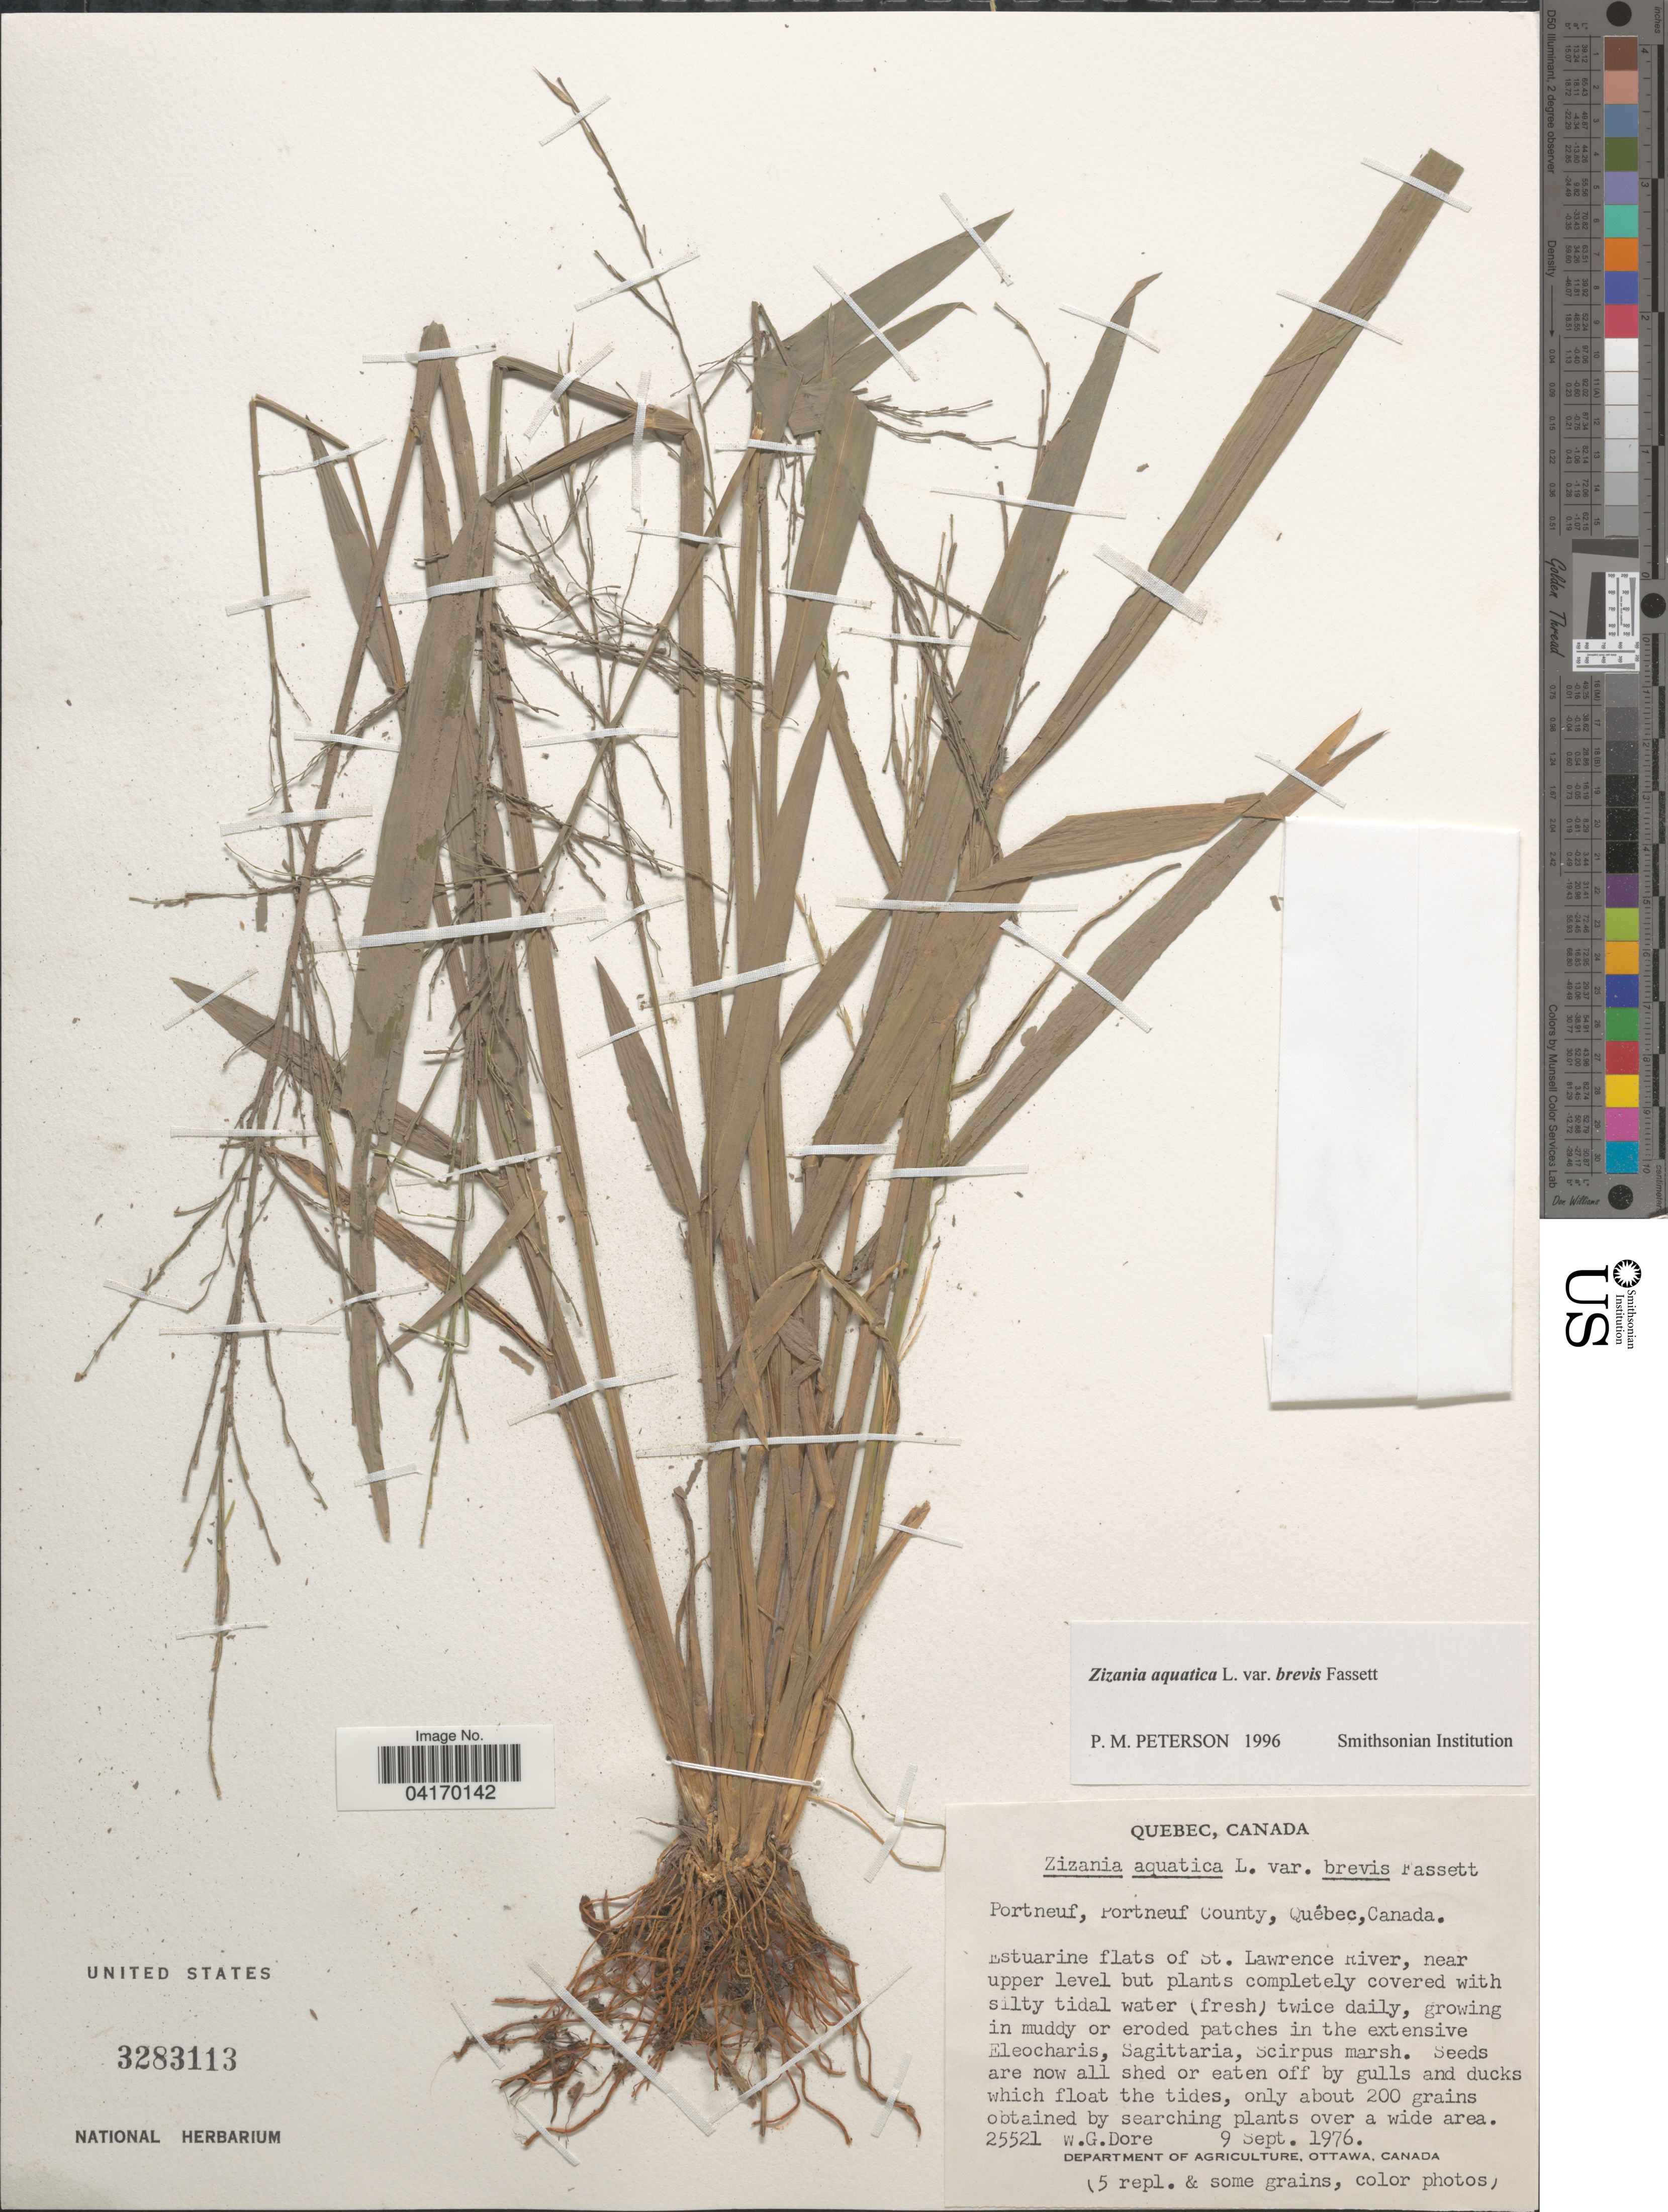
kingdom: Plantae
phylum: Tracheophyta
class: Liliopsida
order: Poales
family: Poaceae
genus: Zizania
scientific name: Zizania aquatica var. brevis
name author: Fassett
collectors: W. Dore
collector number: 25521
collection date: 1976-09-09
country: Canada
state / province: Quebec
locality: Portneuf, Portneuf County. Estuarine flats of St. Lawrence River.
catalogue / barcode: US 3283113